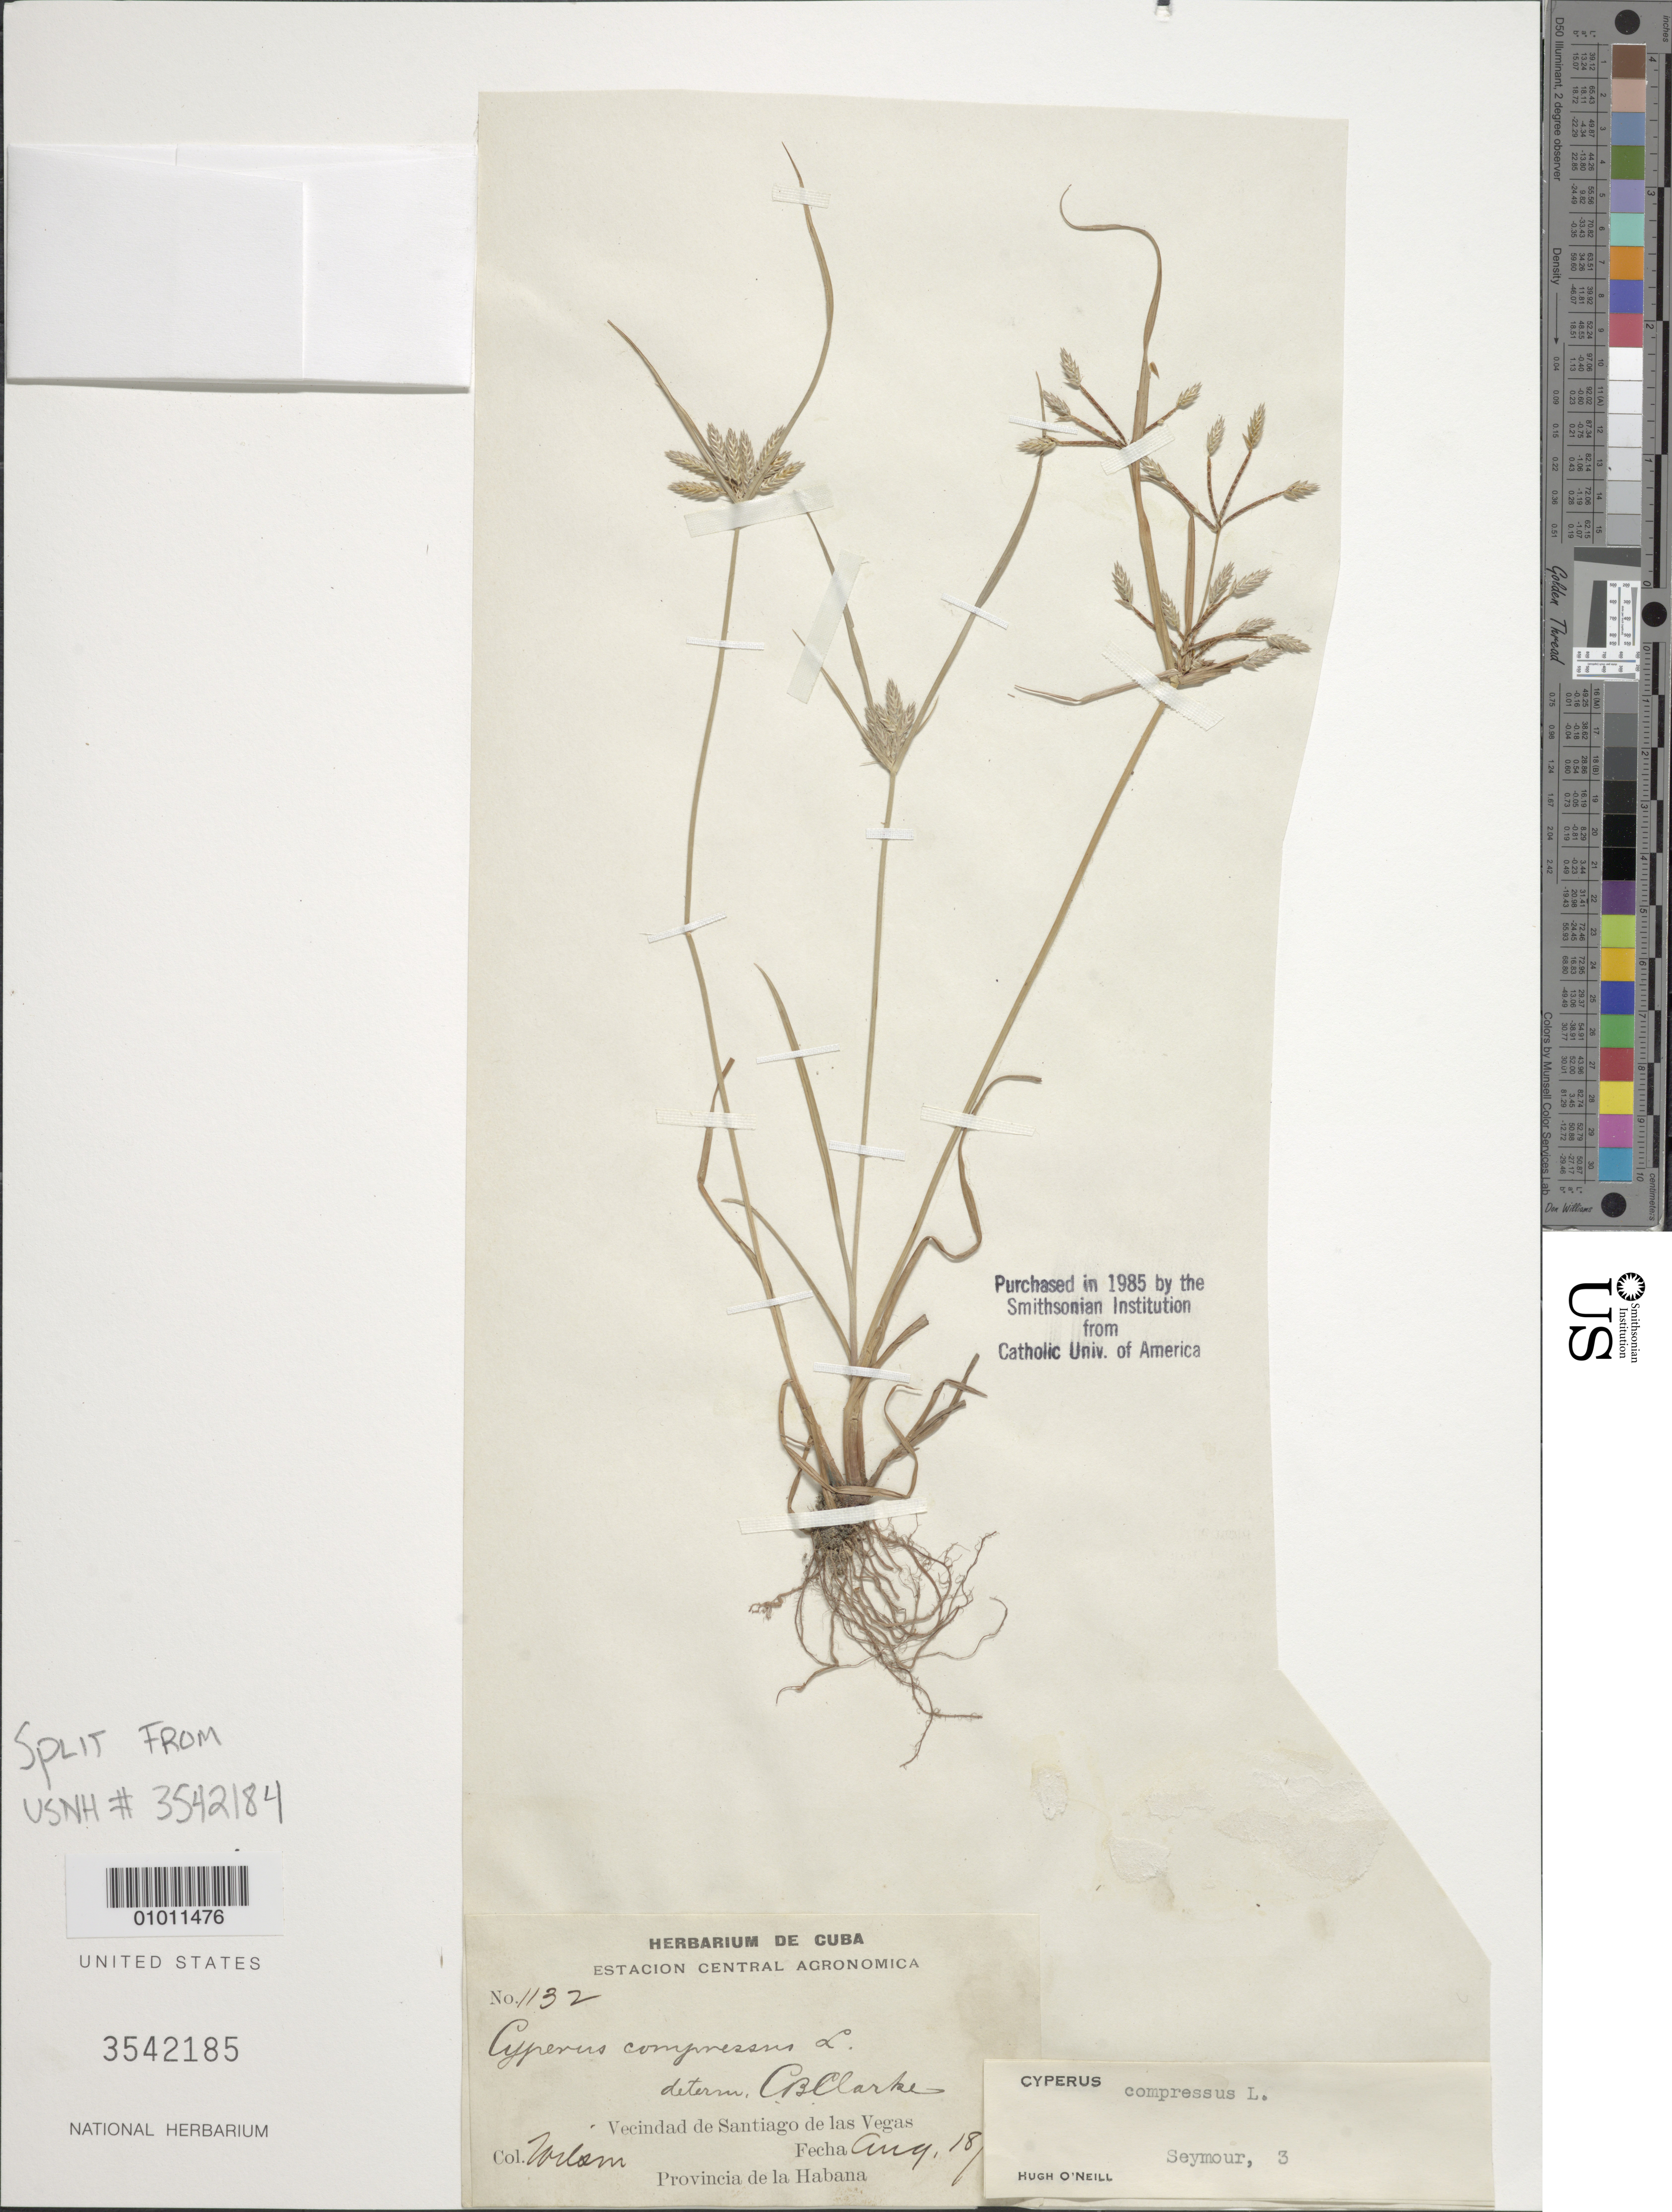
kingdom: Plantae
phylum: Tracheophyta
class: Liliopsida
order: Poales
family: Cyperaceae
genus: Cyperus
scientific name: Cyperus compressus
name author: L.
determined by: O'Neill, Hugh T.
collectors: -- Wilson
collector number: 1132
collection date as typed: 18 Aug 1904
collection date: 1904-08-18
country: Cuba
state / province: La Habana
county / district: Municipio Boyeros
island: Cuba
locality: Santiago de las Vegas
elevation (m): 97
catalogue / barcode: US 3542185